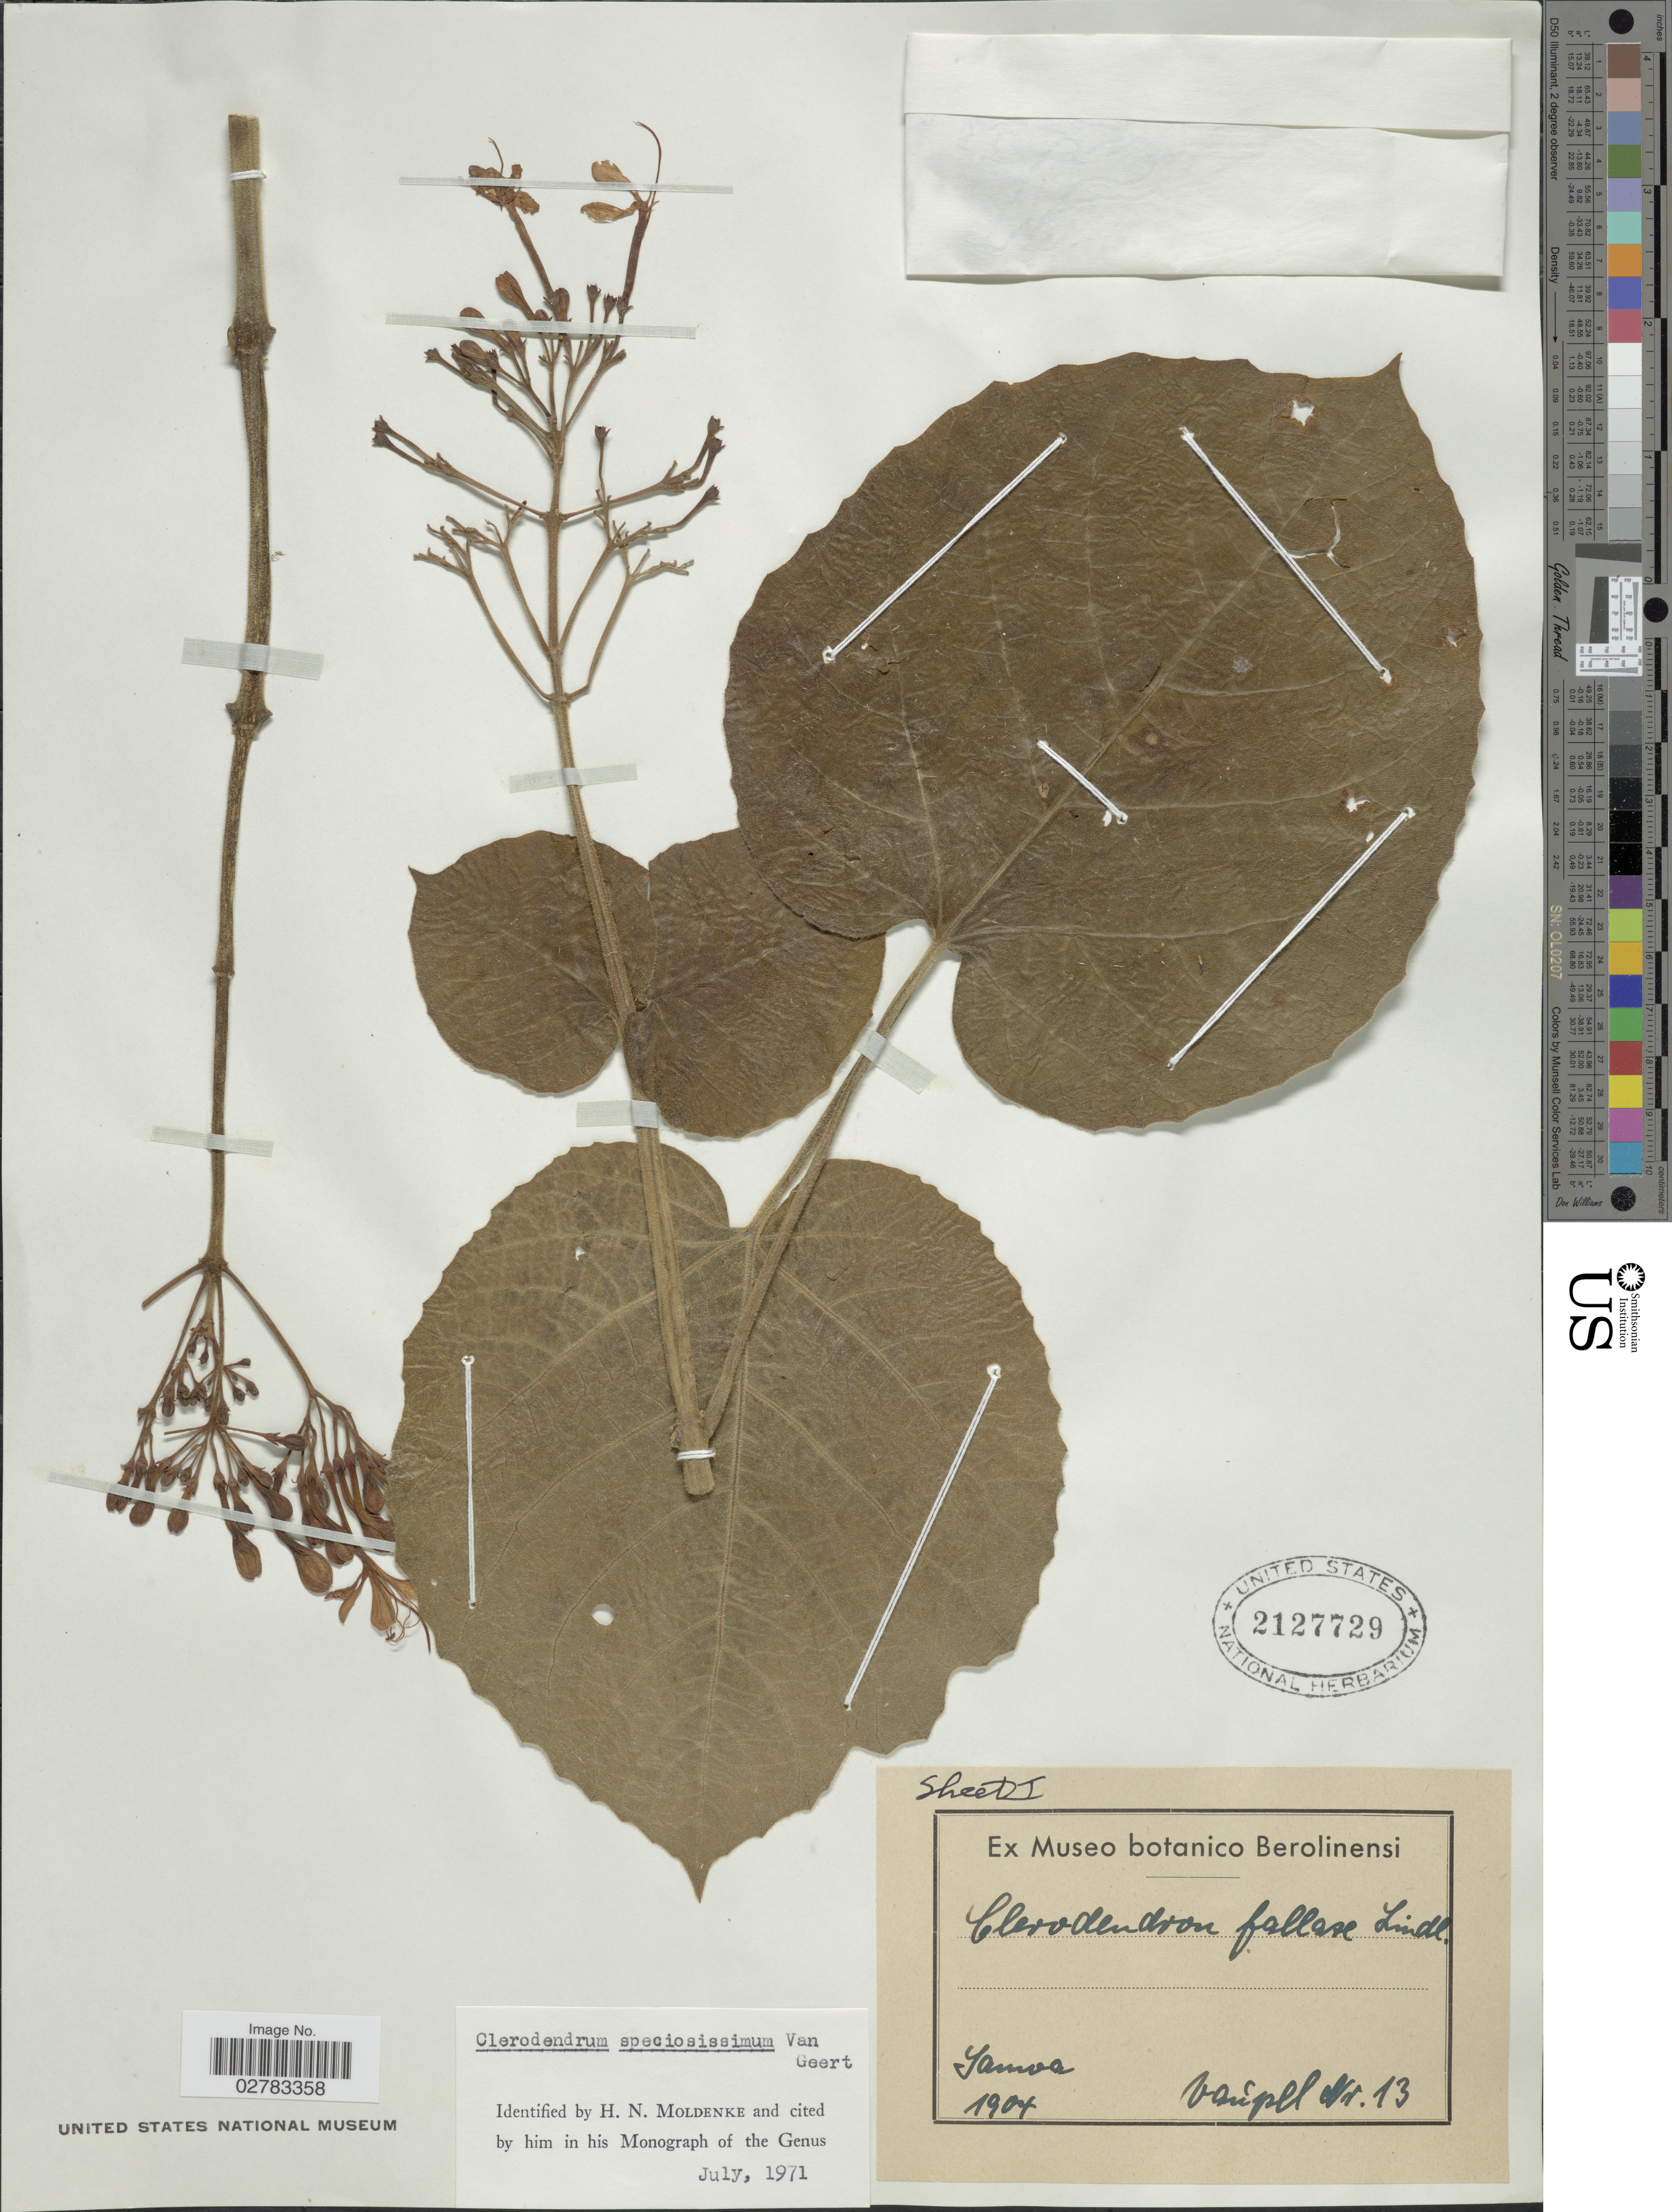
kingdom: Plantae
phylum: Tracheophyta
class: Magnoliopsida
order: Lamiales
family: Lamiaceae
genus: Clerodendrum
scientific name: Clerodendrum speciosissimum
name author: Drapiez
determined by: Wagner, W. L., (BOT), Smithsonian Institution - National Museum of Natural History (UNITED STATES)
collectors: Vaupel, --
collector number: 13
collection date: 1904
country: Samoa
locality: Samoa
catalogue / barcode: US 2127729